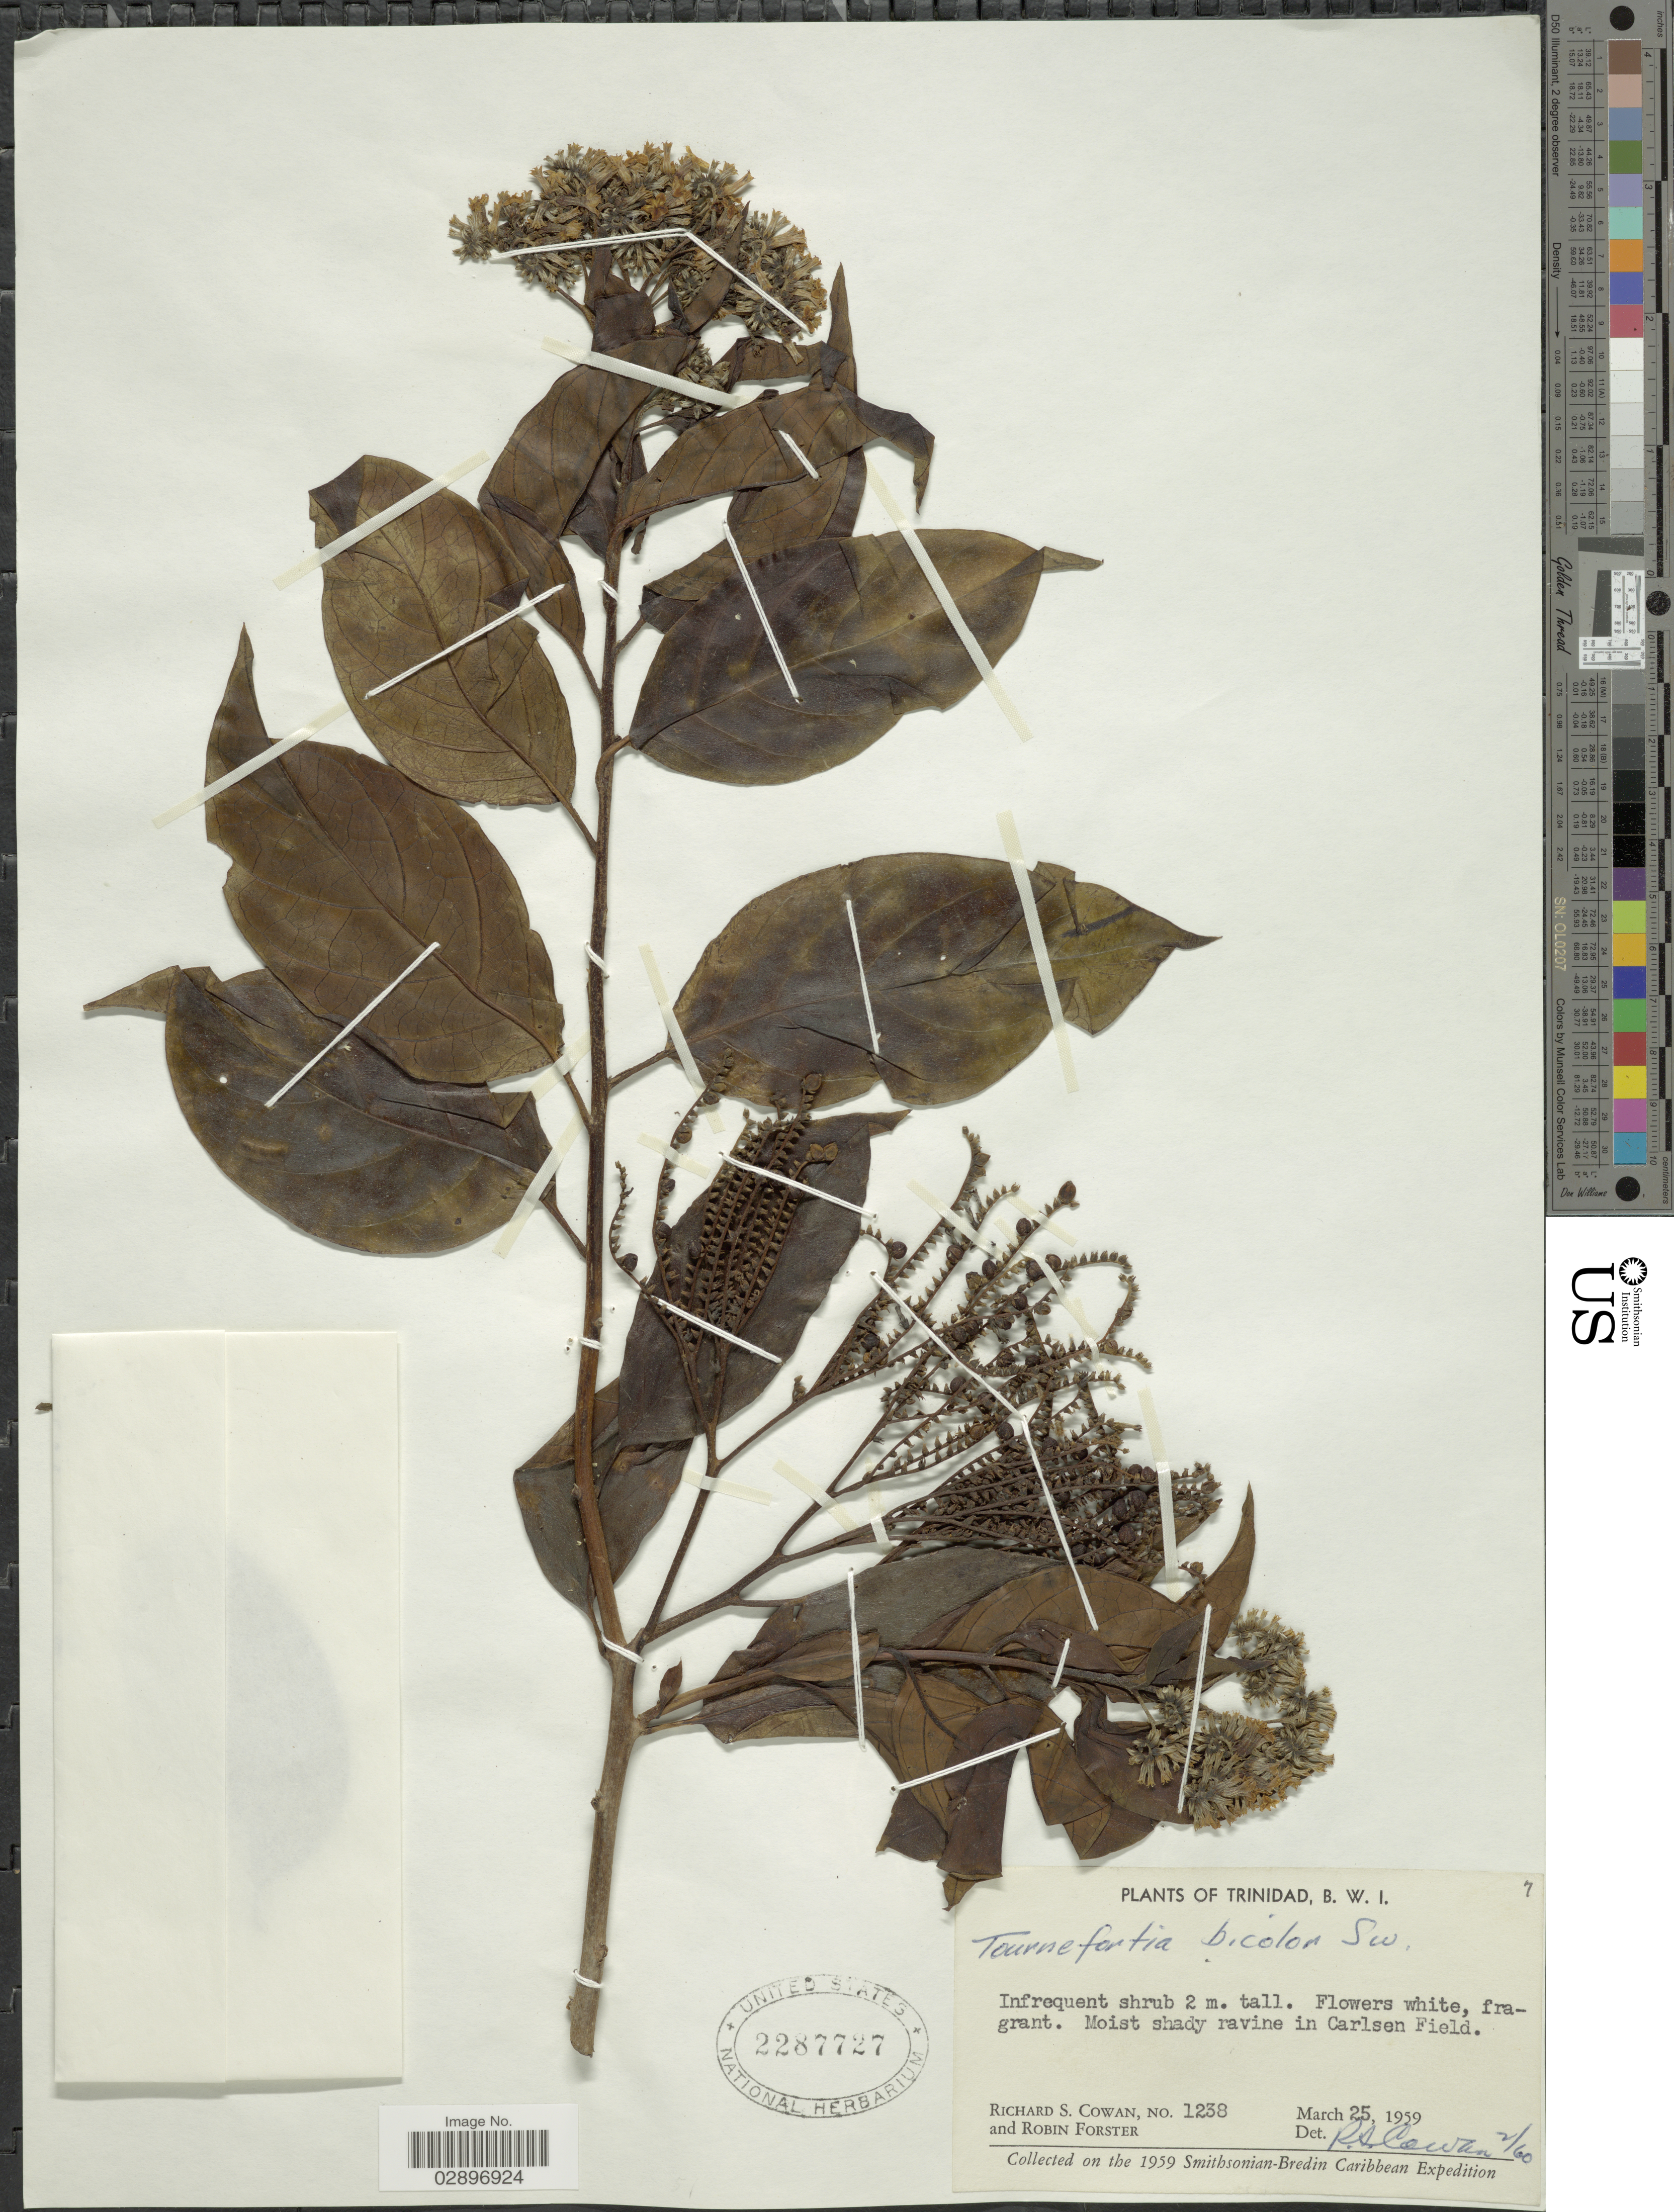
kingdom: Plantae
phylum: Tracheophyta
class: Magnoliopsida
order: Boraginales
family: Heliotropiaceae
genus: Tournefortia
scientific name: Tournefortia bicolor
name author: Sw.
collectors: R. S. Cowan & R. Forster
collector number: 1238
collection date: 1959-03-25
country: Trinidad and Tobago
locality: Trinidad, B. W. I. Moist shady ravine in Carlsen Field.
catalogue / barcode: US 2287727